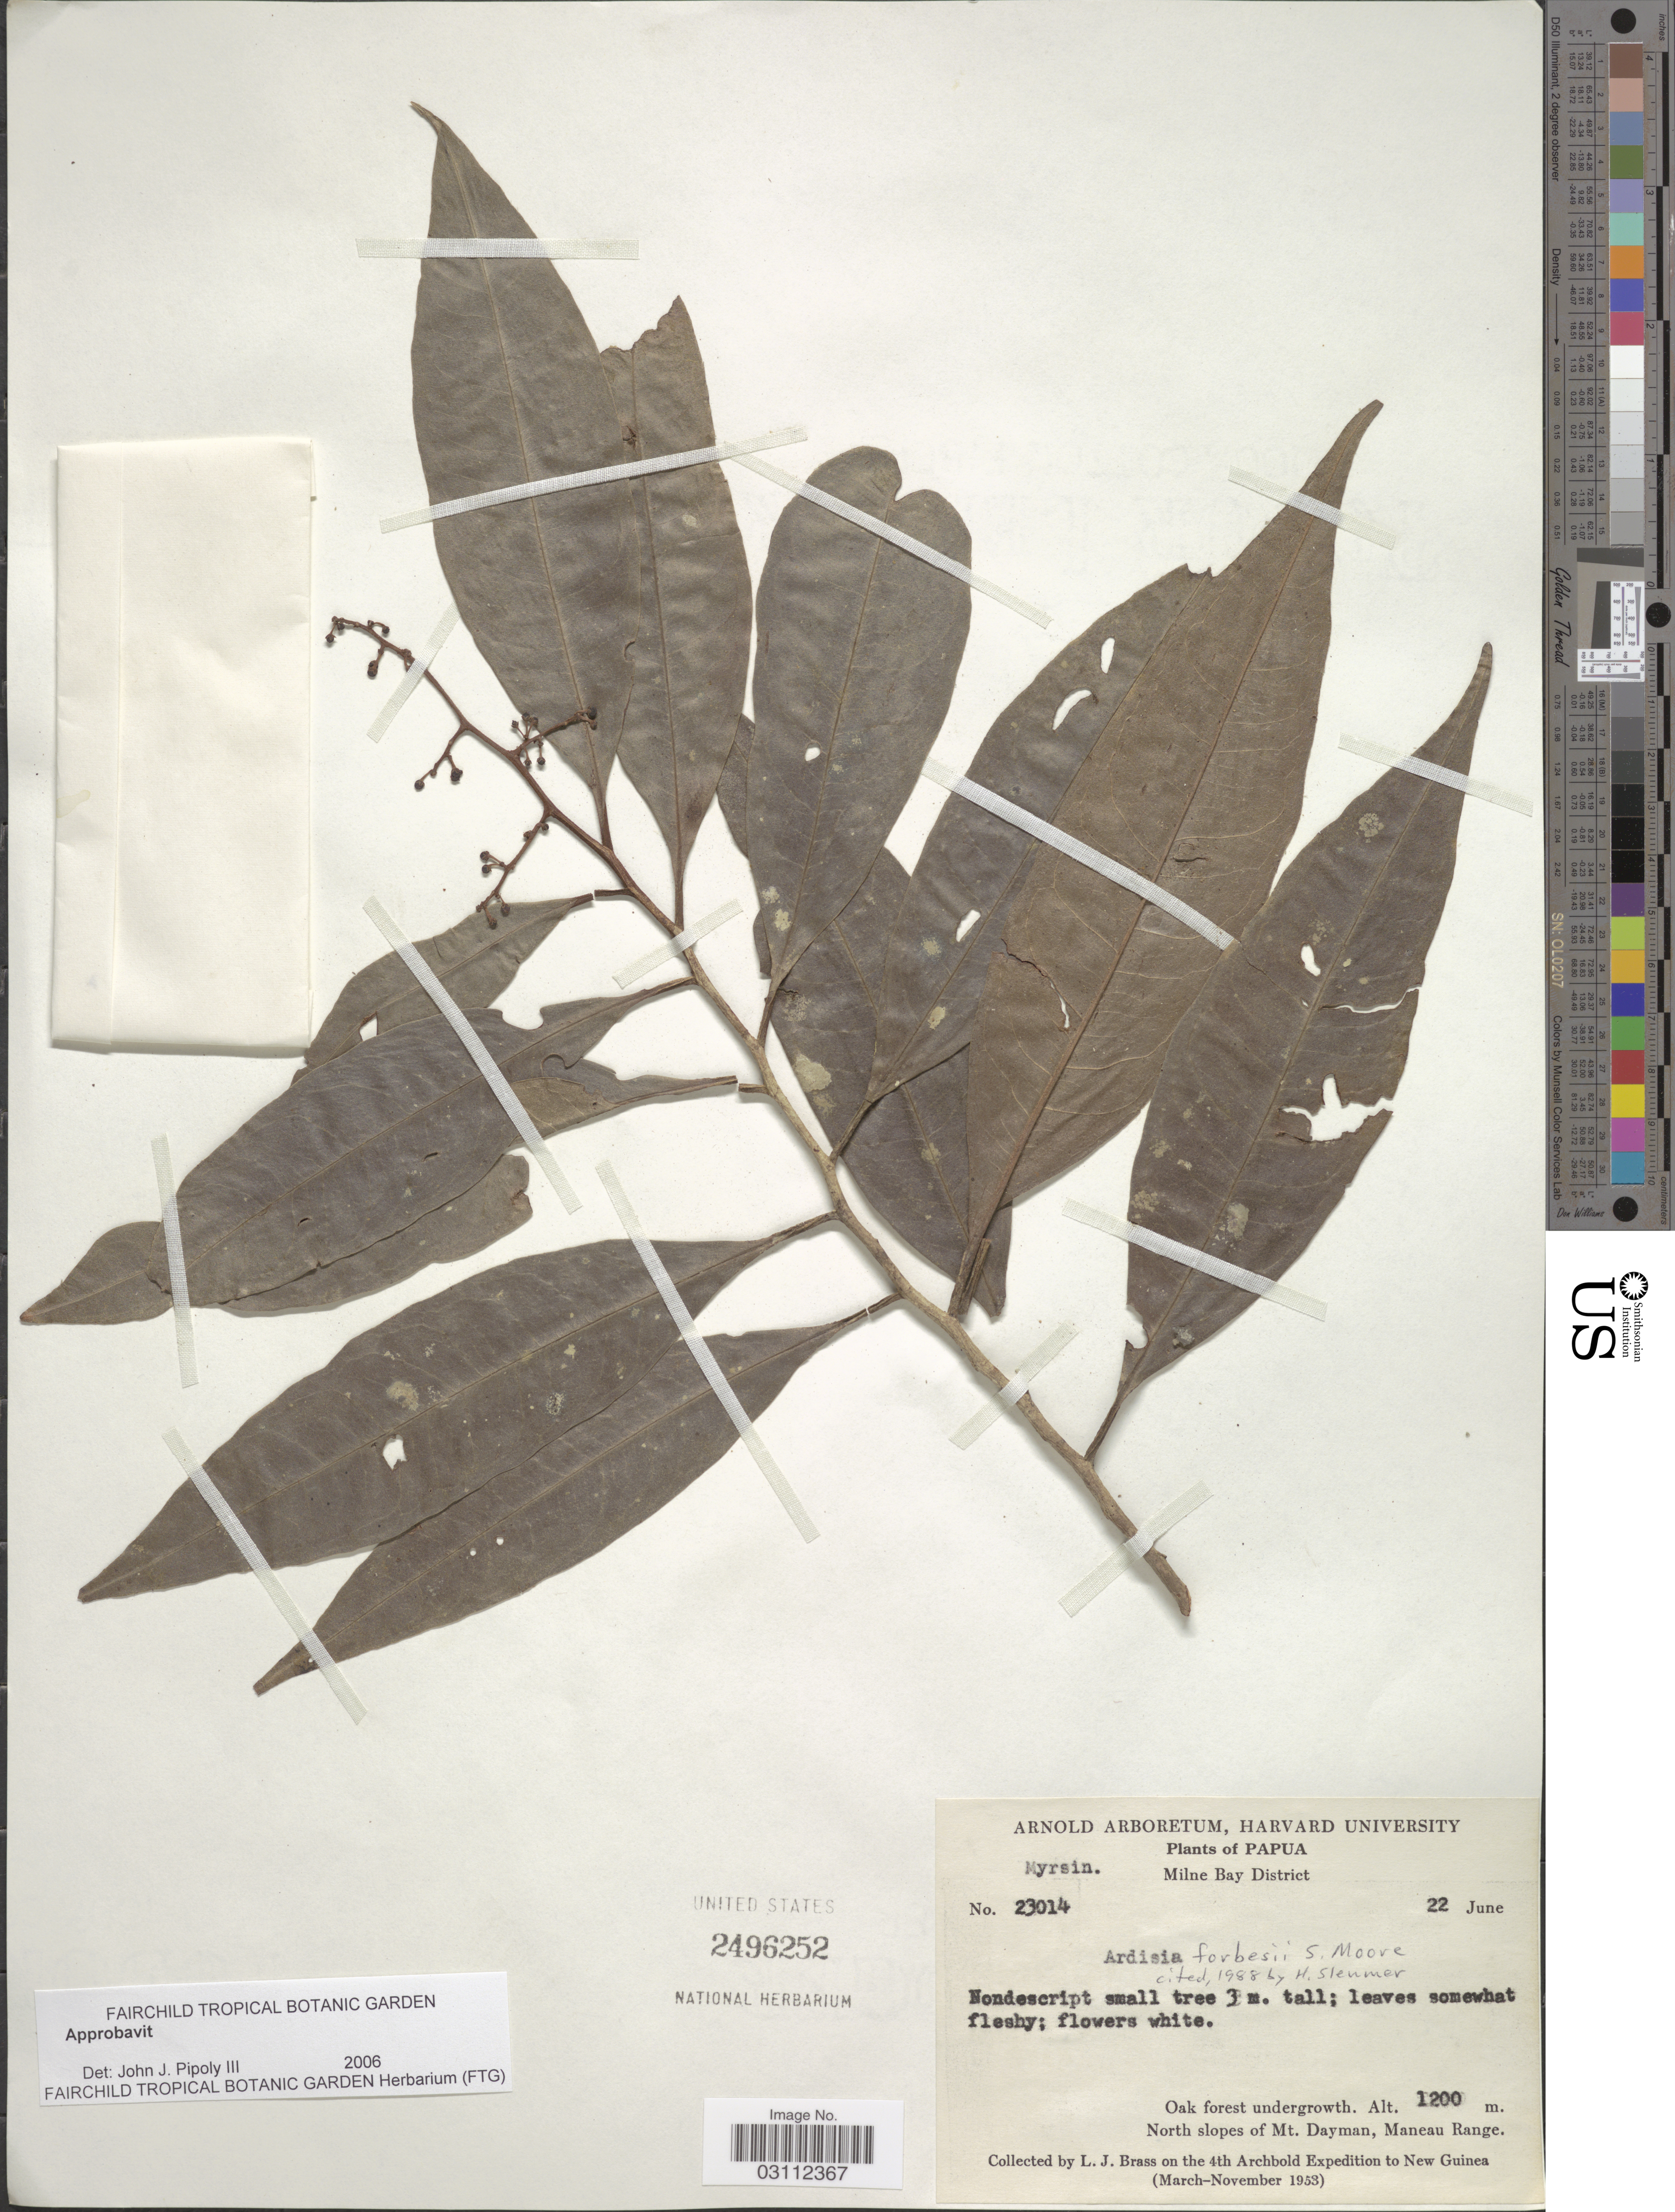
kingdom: Plantae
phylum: Tracheophyta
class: Magnoliopsida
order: Ericales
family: Primulaceae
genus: Ardisia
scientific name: Ardisia forbesii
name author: S. Moore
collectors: L. J. Brass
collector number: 23014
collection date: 1953-06-22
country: Papua New Guinea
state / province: Milne Bay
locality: Milne Bay District. North slopes of Mt. Dayman, Maneau Range.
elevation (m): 1200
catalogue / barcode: US 2496252